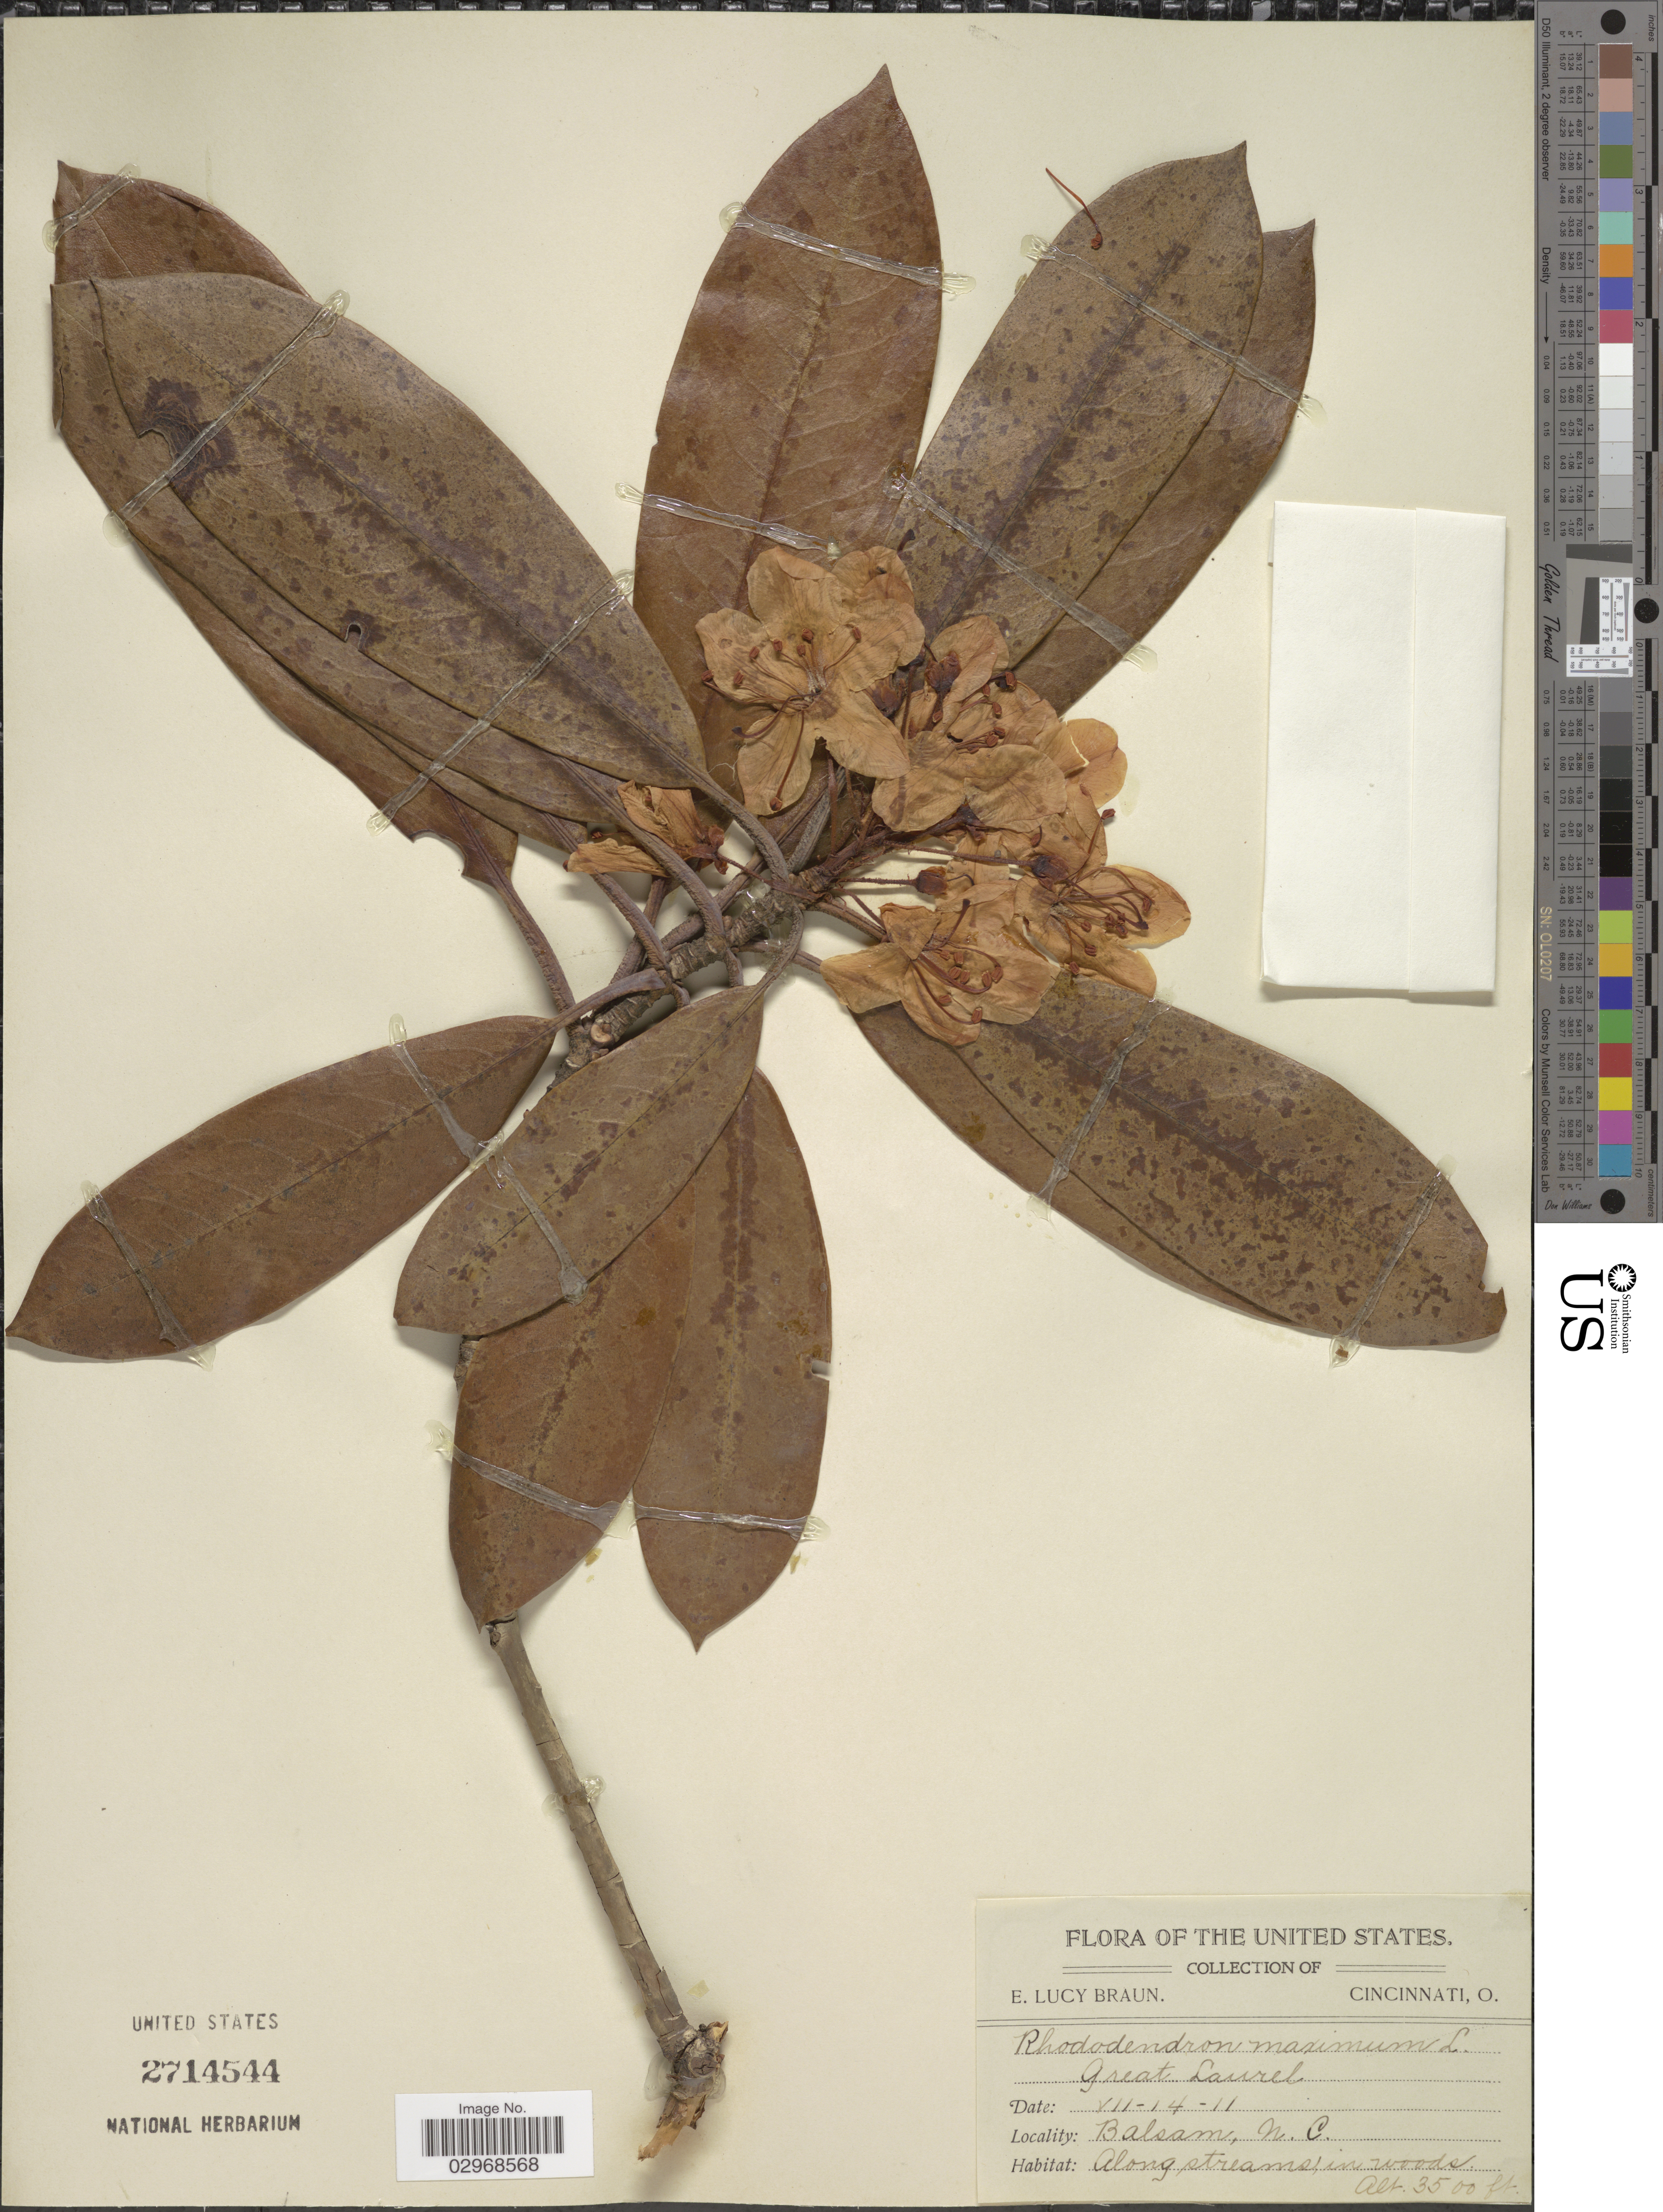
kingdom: Plantae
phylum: Tracheophyta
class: Magnoliopsida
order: Ericales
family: Ericaceae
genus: Rhododendron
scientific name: Rhododendron maximum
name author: L.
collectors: E. L. Braun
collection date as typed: Transcribed d/m/y: 14/7/11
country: United States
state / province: North Carolina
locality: Great Laurel. Balsam.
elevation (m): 1067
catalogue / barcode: US 2714544